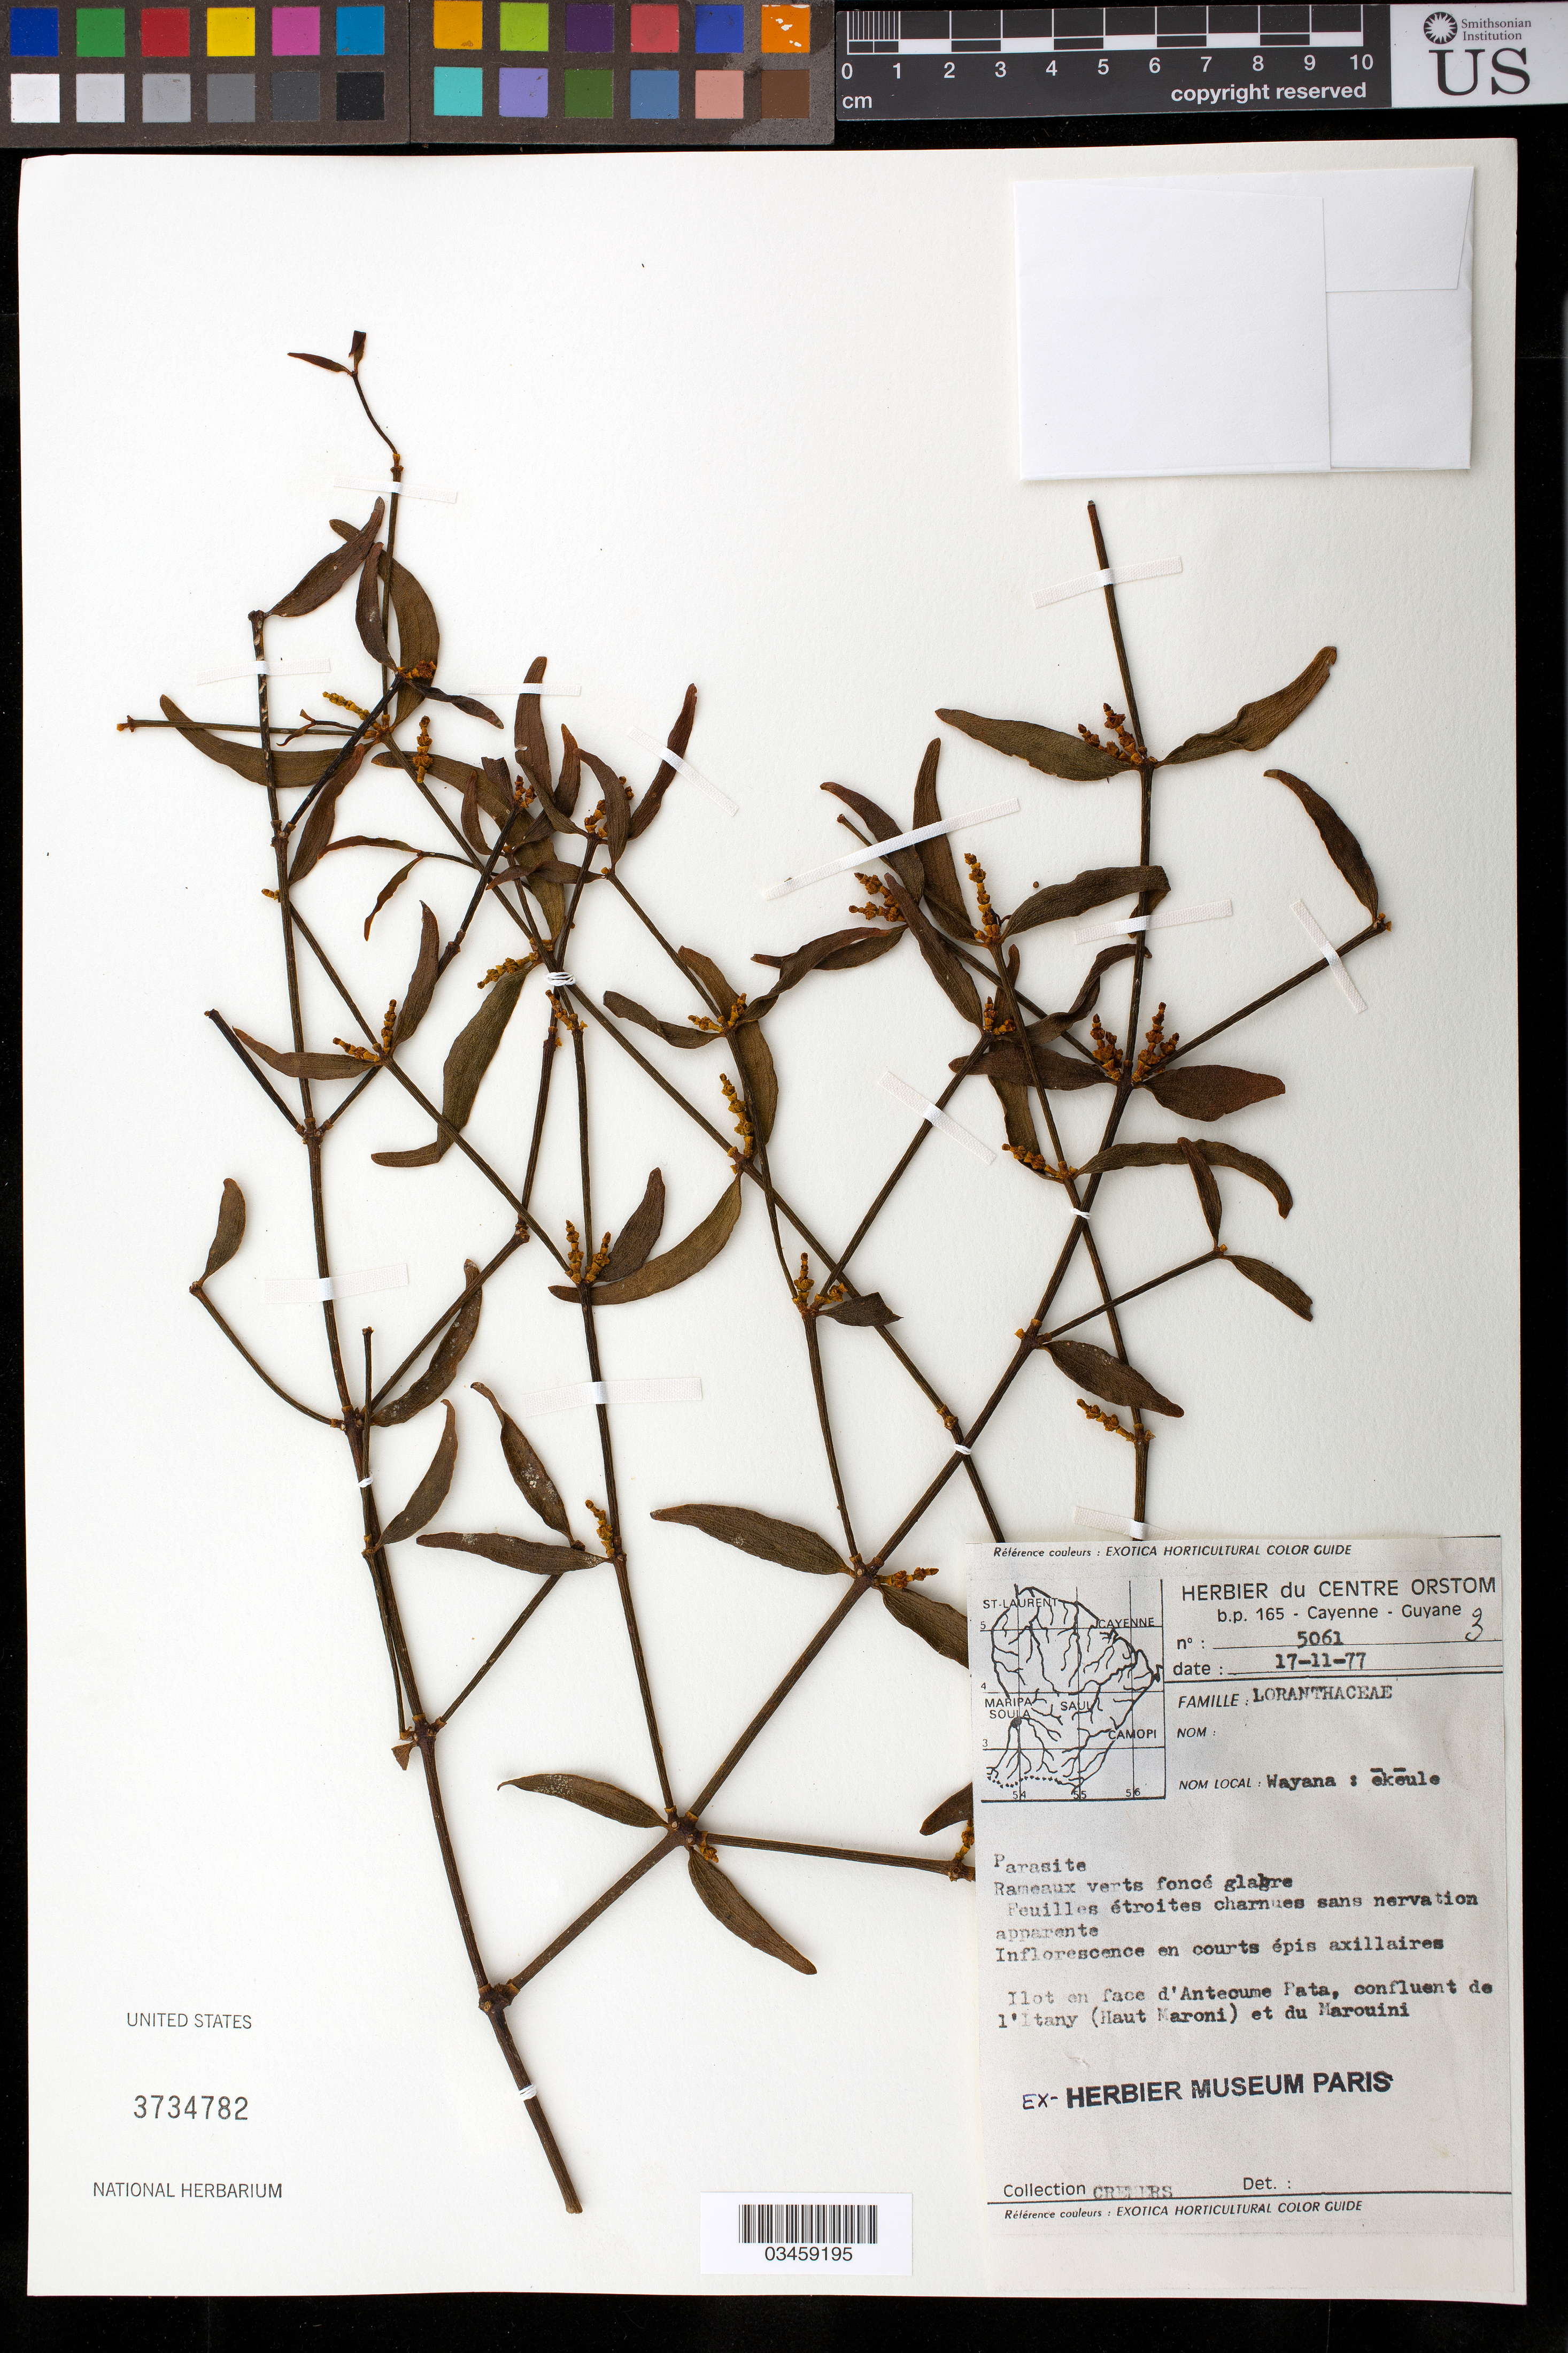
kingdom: Plantae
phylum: Tracheophyta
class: Magnoliopsida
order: Santalales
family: Loranthaceae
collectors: G. Cremers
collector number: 5061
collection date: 1977-11-17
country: French Guiana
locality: Ilot en face d'Antecume Pata, confluent de l'Itany (Haut Maroni) et du Marouini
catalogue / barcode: US 3734782